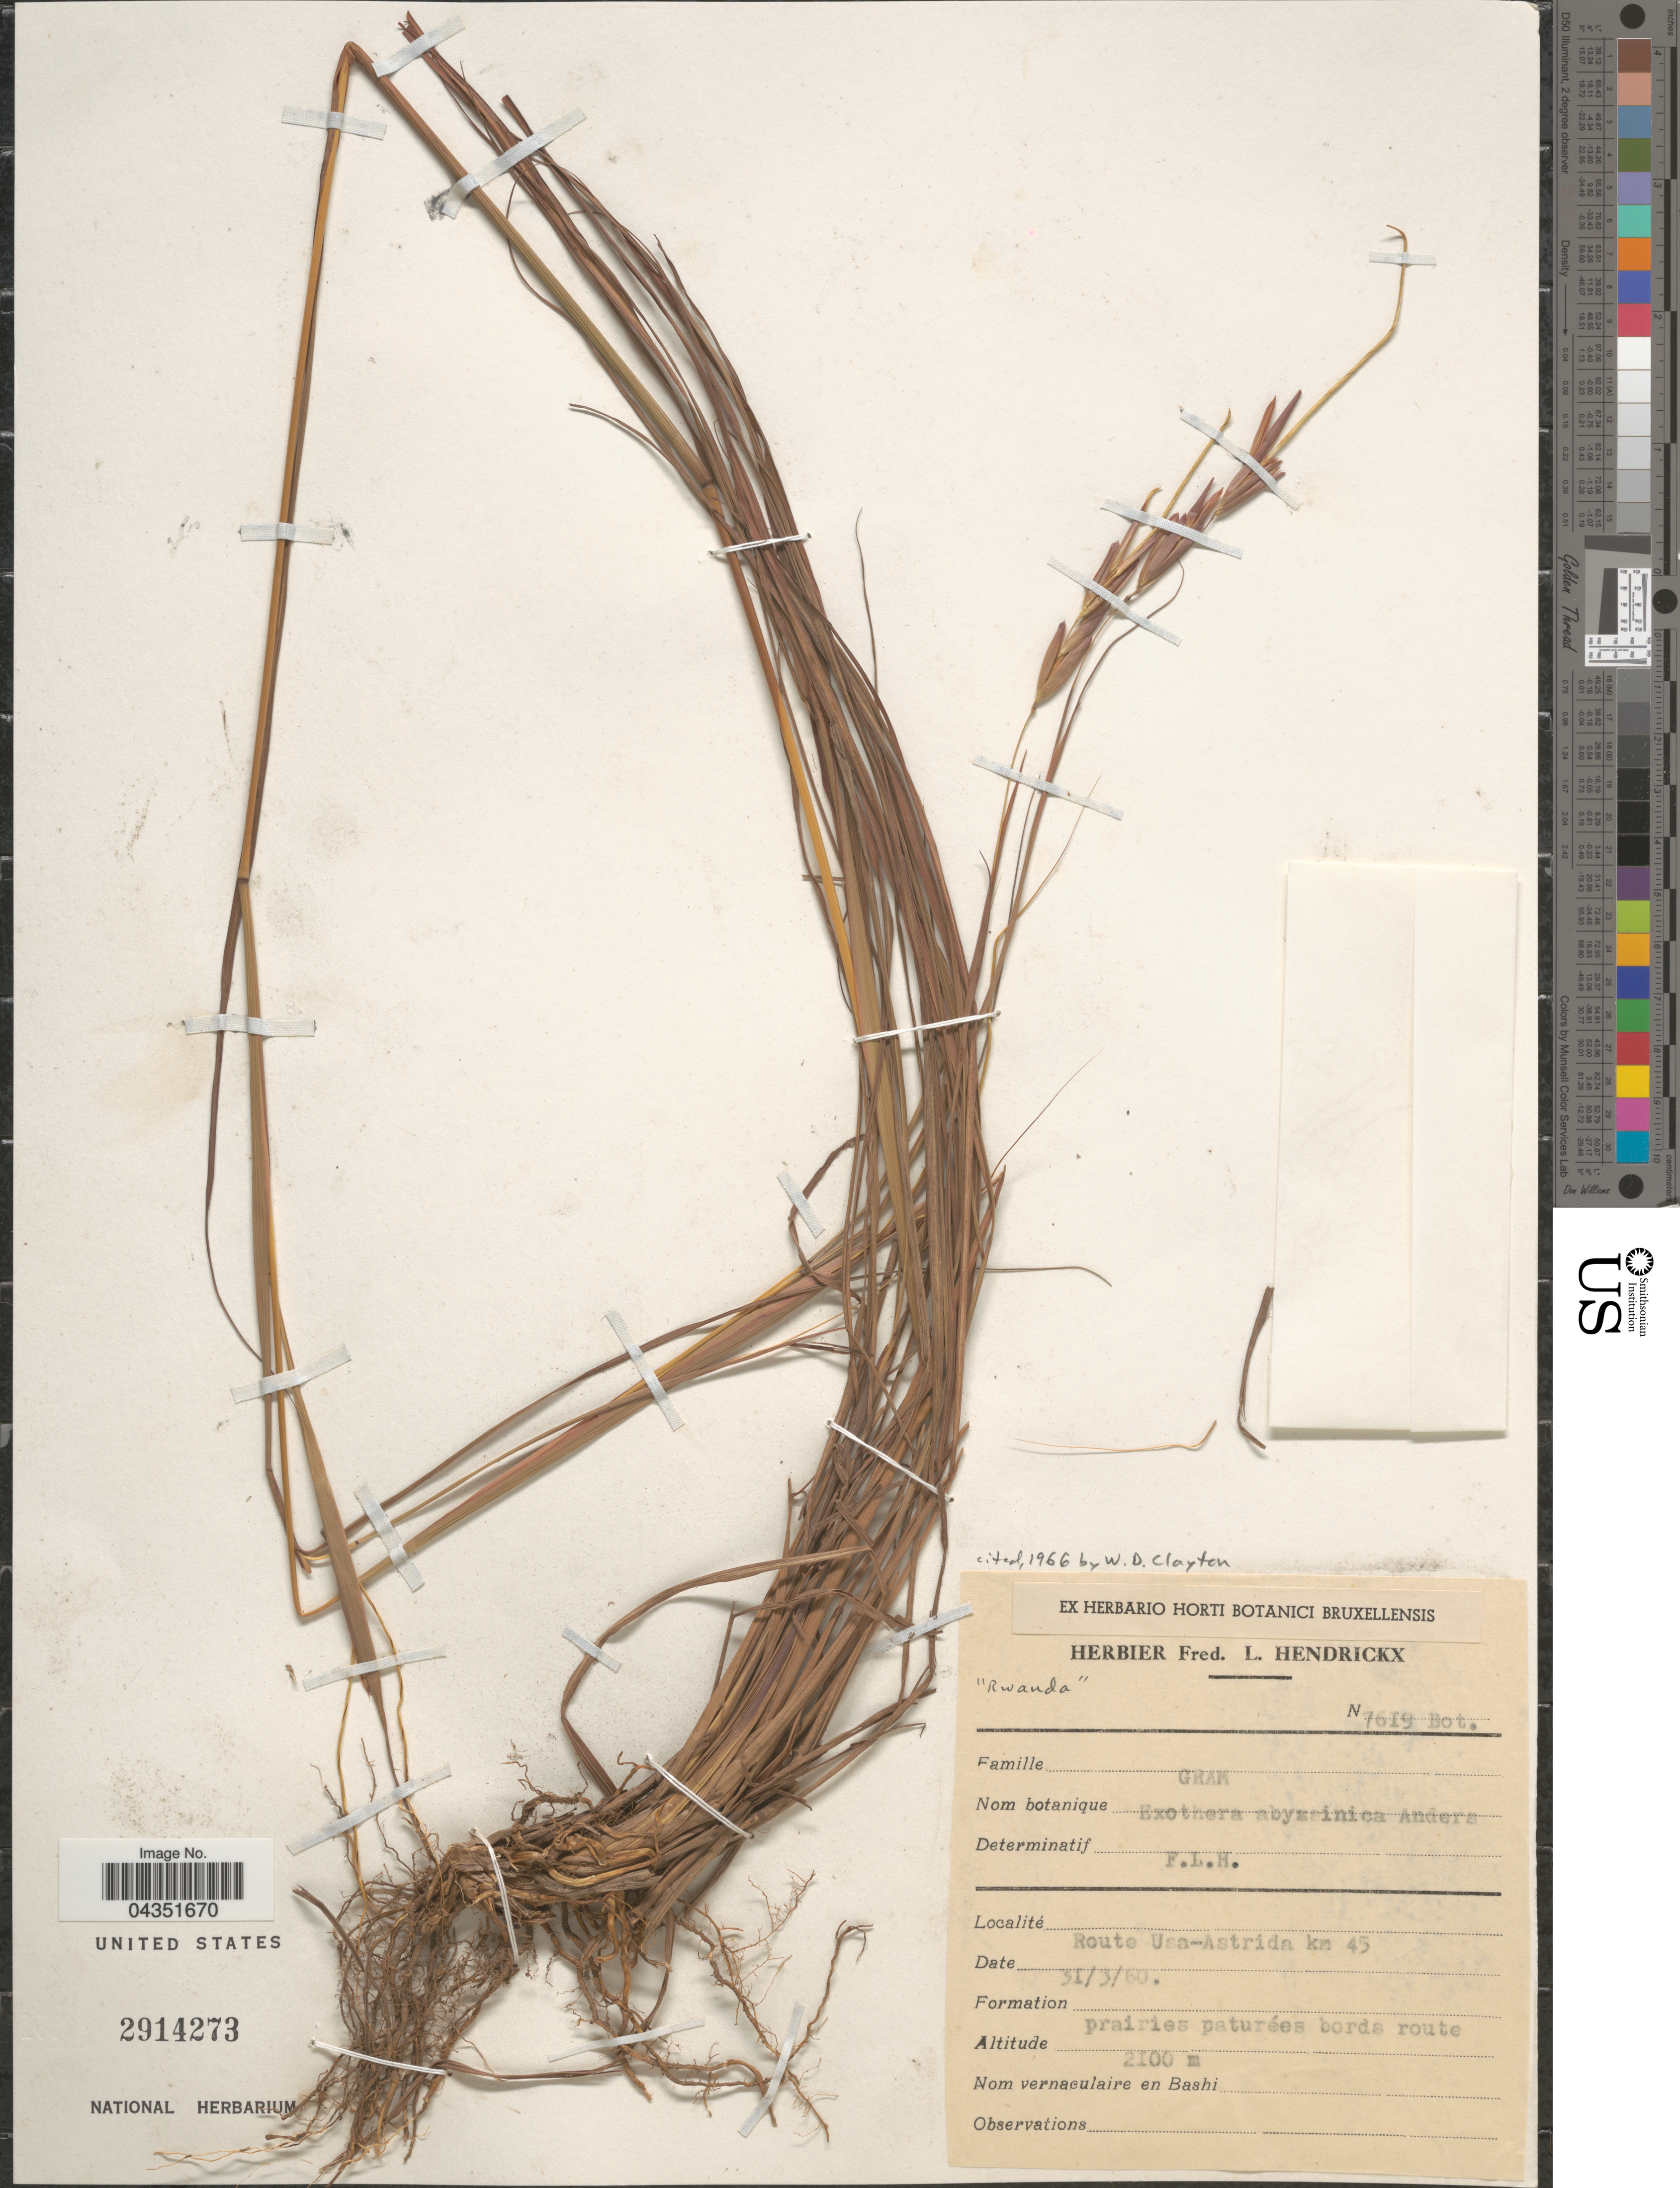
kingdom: Plantae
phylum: Tracheophyta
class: Liliopsida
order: Poales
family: Poaceae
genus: Exotheca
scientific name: Exotheca abyssinica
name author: (Hochst. ex A. Rich.) Andersson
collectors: Ex herb. Fred. L. Hendrickx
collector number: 7619 Bot.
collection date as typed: Transcribed d/m/y: 31/3/60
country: Rwanda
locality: Route Usa-Astrida km 45.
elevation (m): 2100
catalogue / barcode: US 2914273